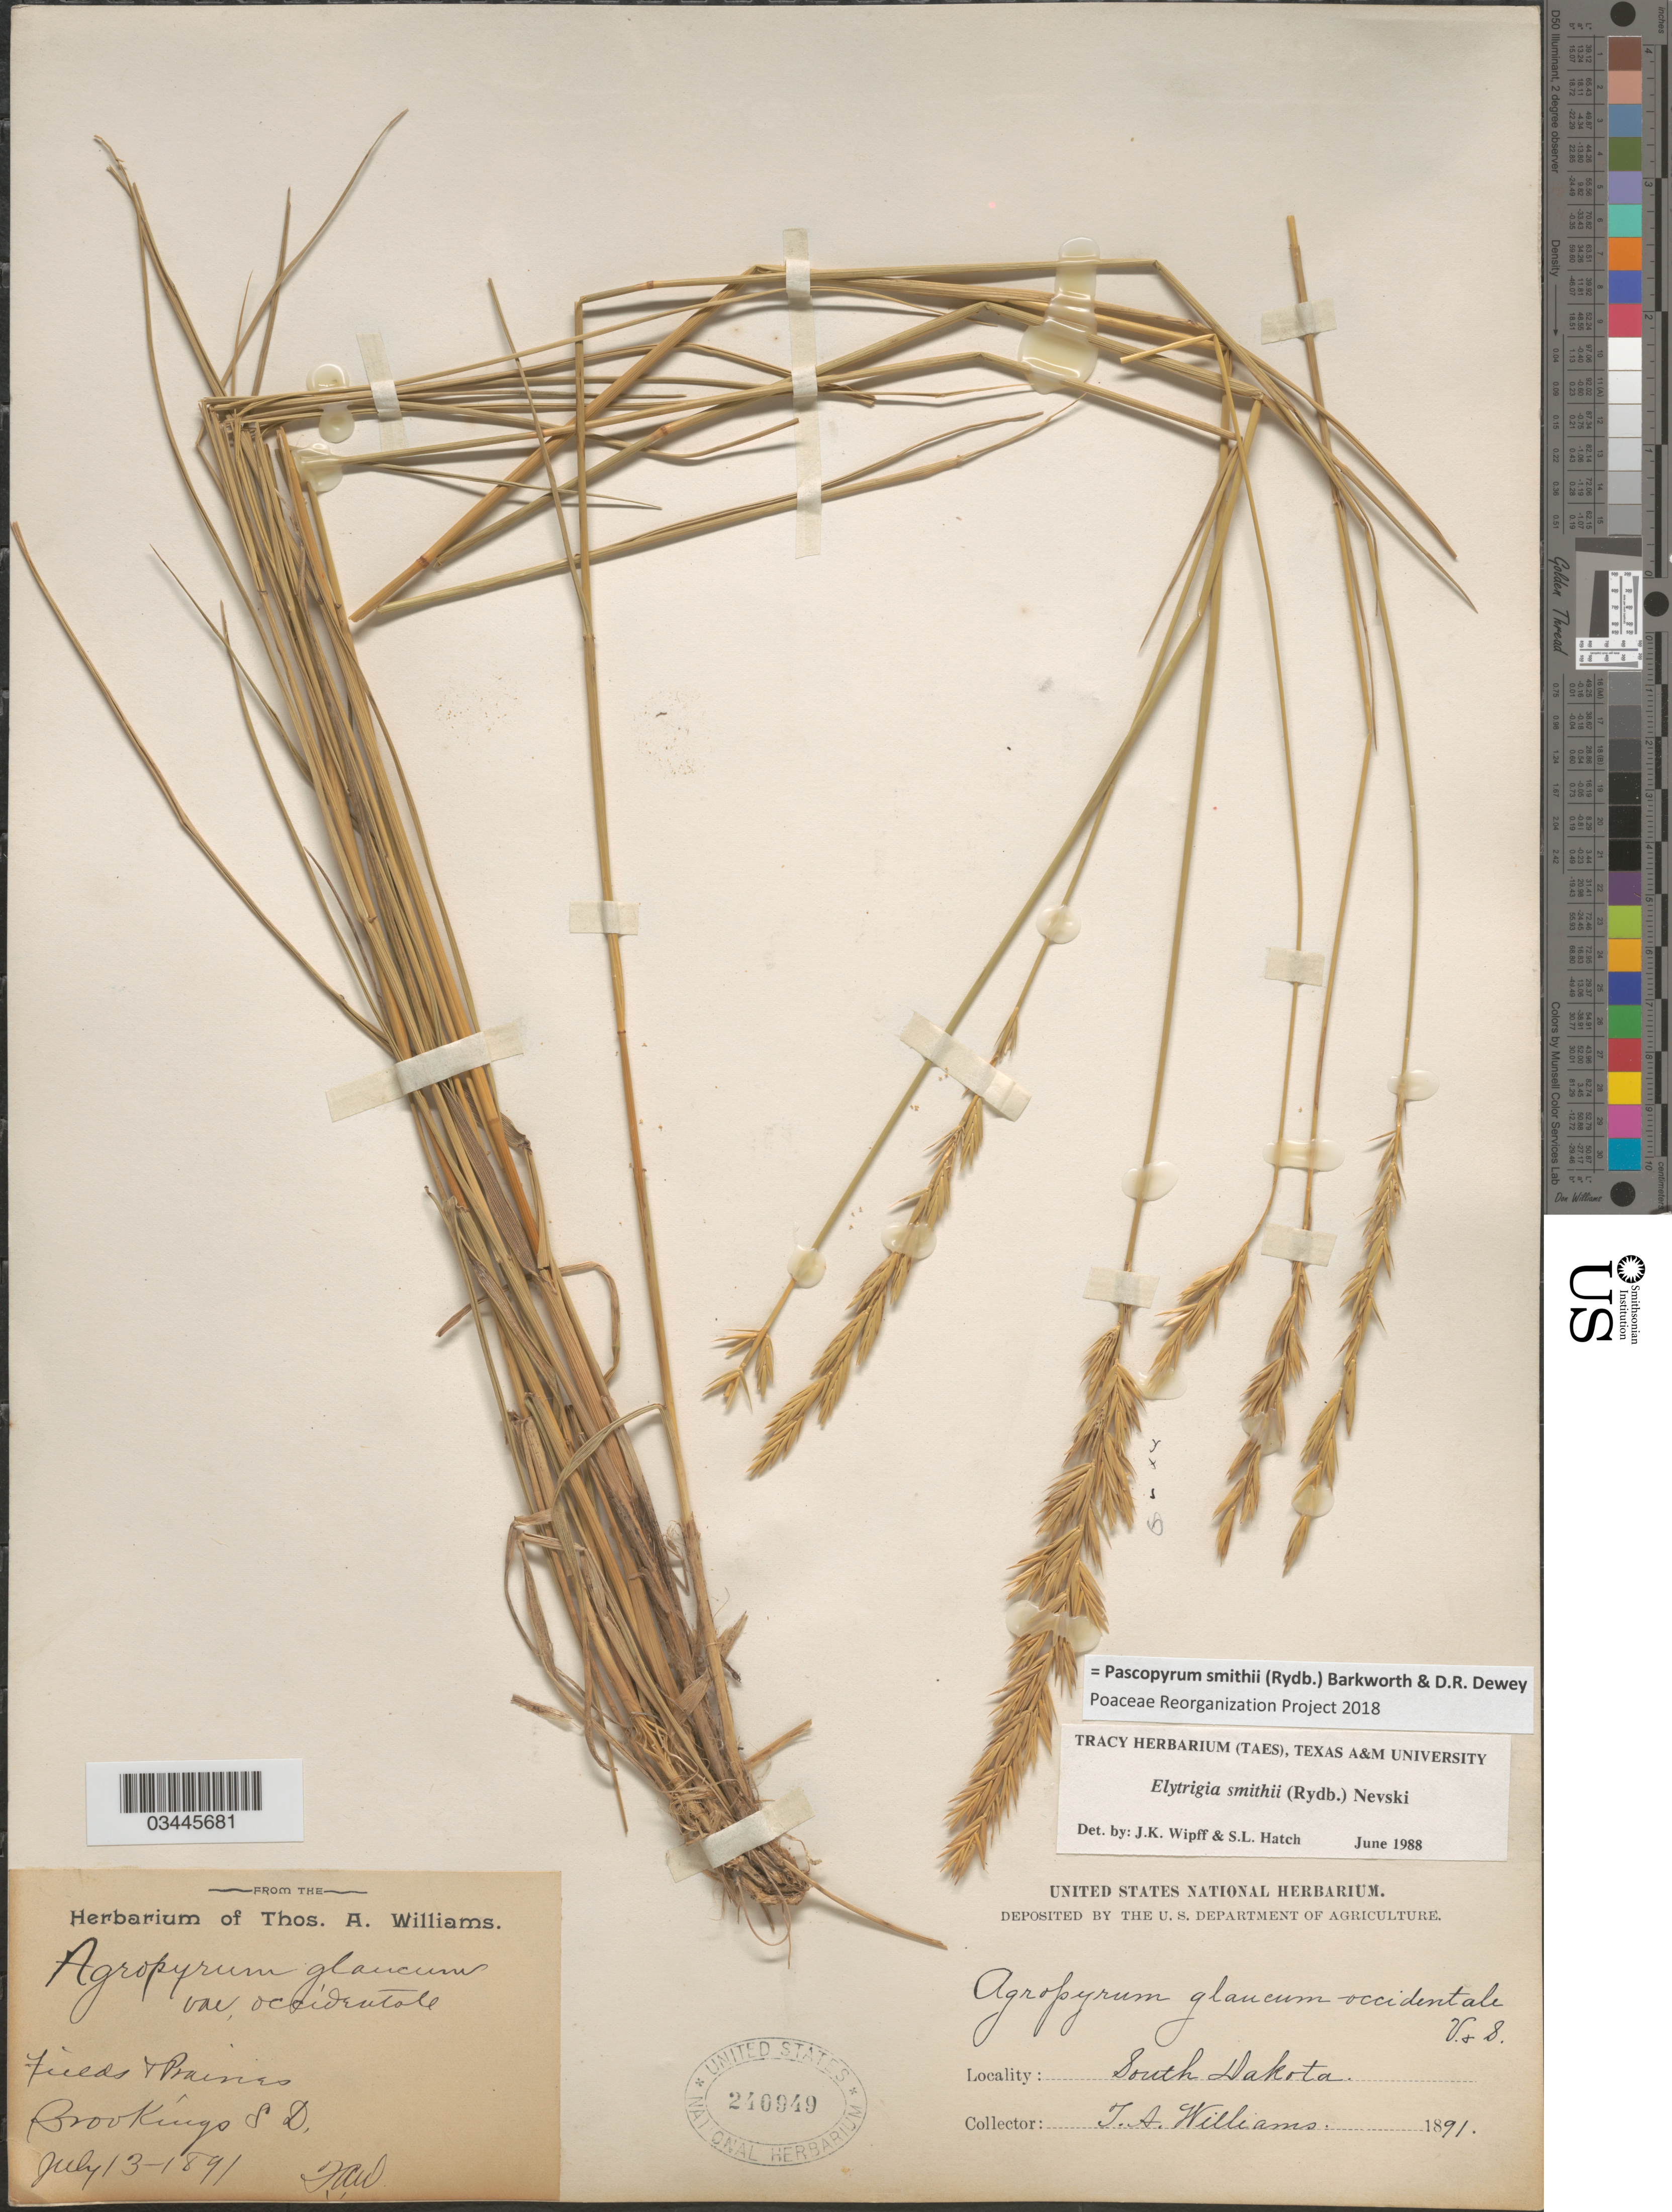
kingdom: Plantae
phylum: Tracheophyta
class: Liliopsida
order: Poales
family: Poaceae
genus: Pascopyrum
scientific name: Pascopyrum smithii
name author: (Rydb.) Barkworth & Dewey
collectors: T. A. Williams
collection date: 1891-07-13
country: United States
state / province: South Dakota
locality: Brookings.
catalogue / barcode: US 240949